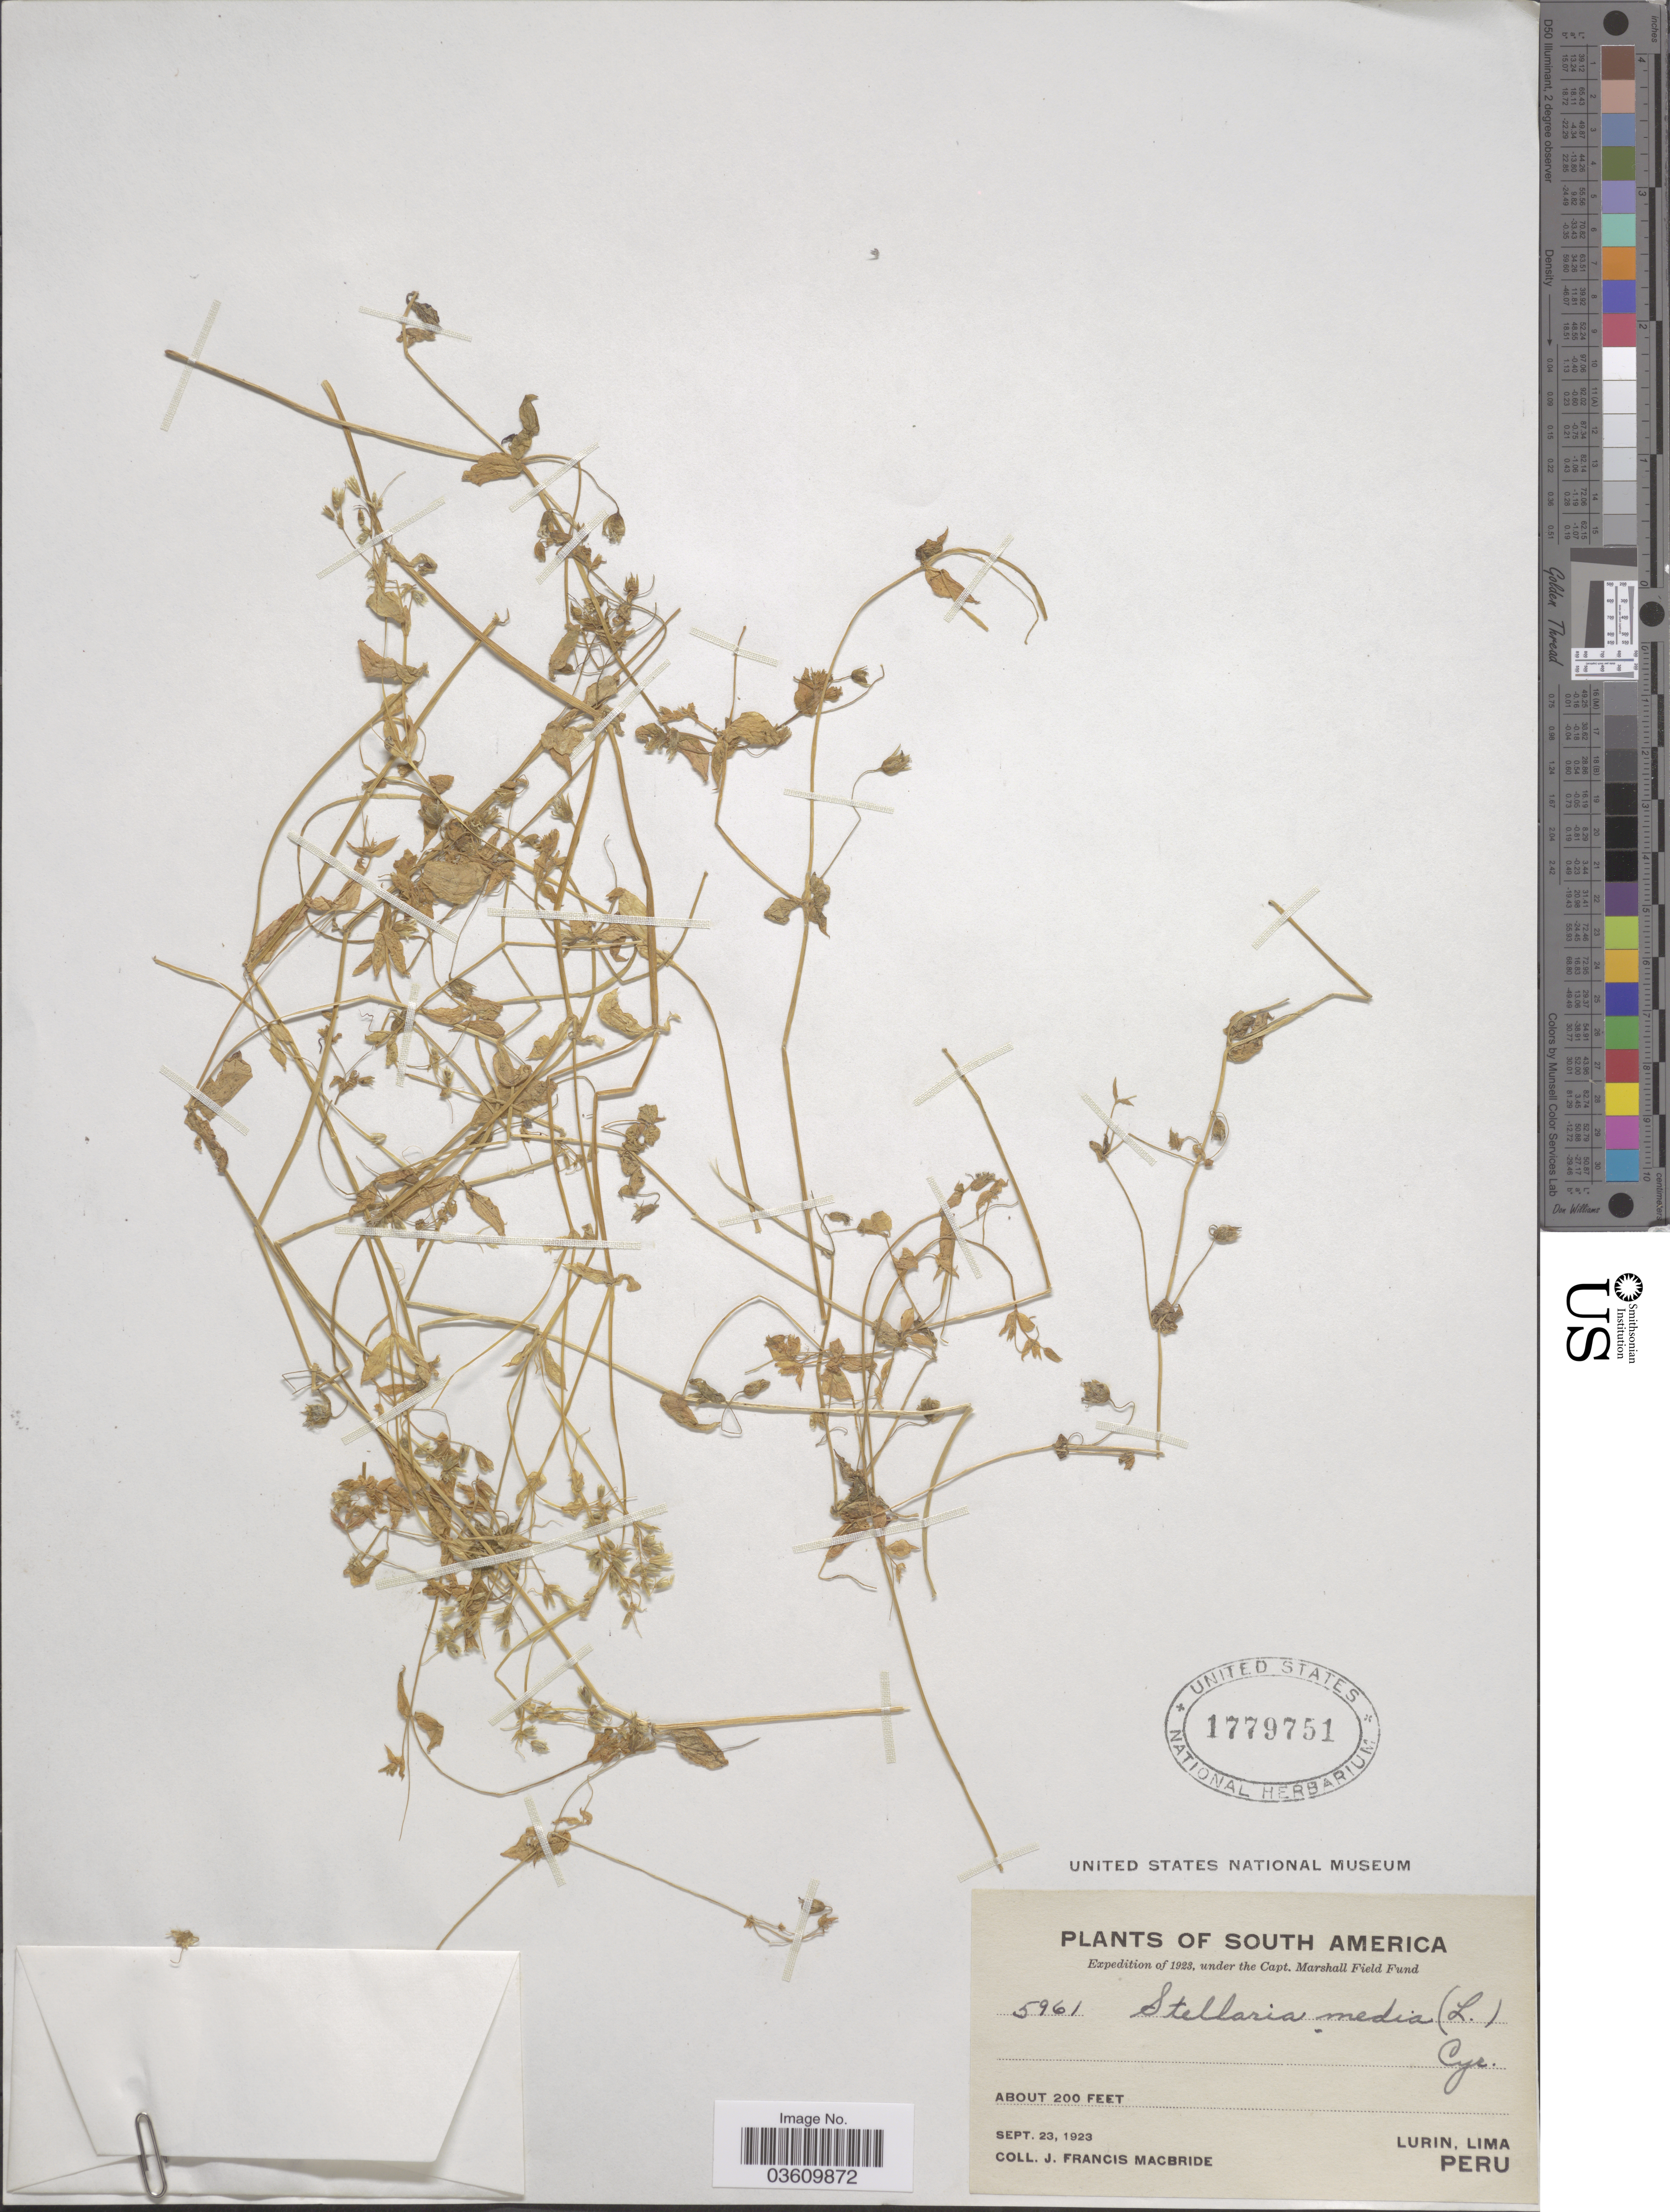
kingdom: Plantae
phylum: Tracheophyta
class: Magnoliopsida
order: Caryophyllales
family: Caryophyllaceae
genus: Stellaria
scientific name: Stellaria media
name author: (L.) Vill.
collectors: J. F. Macbride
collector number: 5961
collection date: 1923-09-23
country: Peru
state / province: Lima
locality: Lurin.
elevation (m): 61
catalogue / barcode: US 1779751